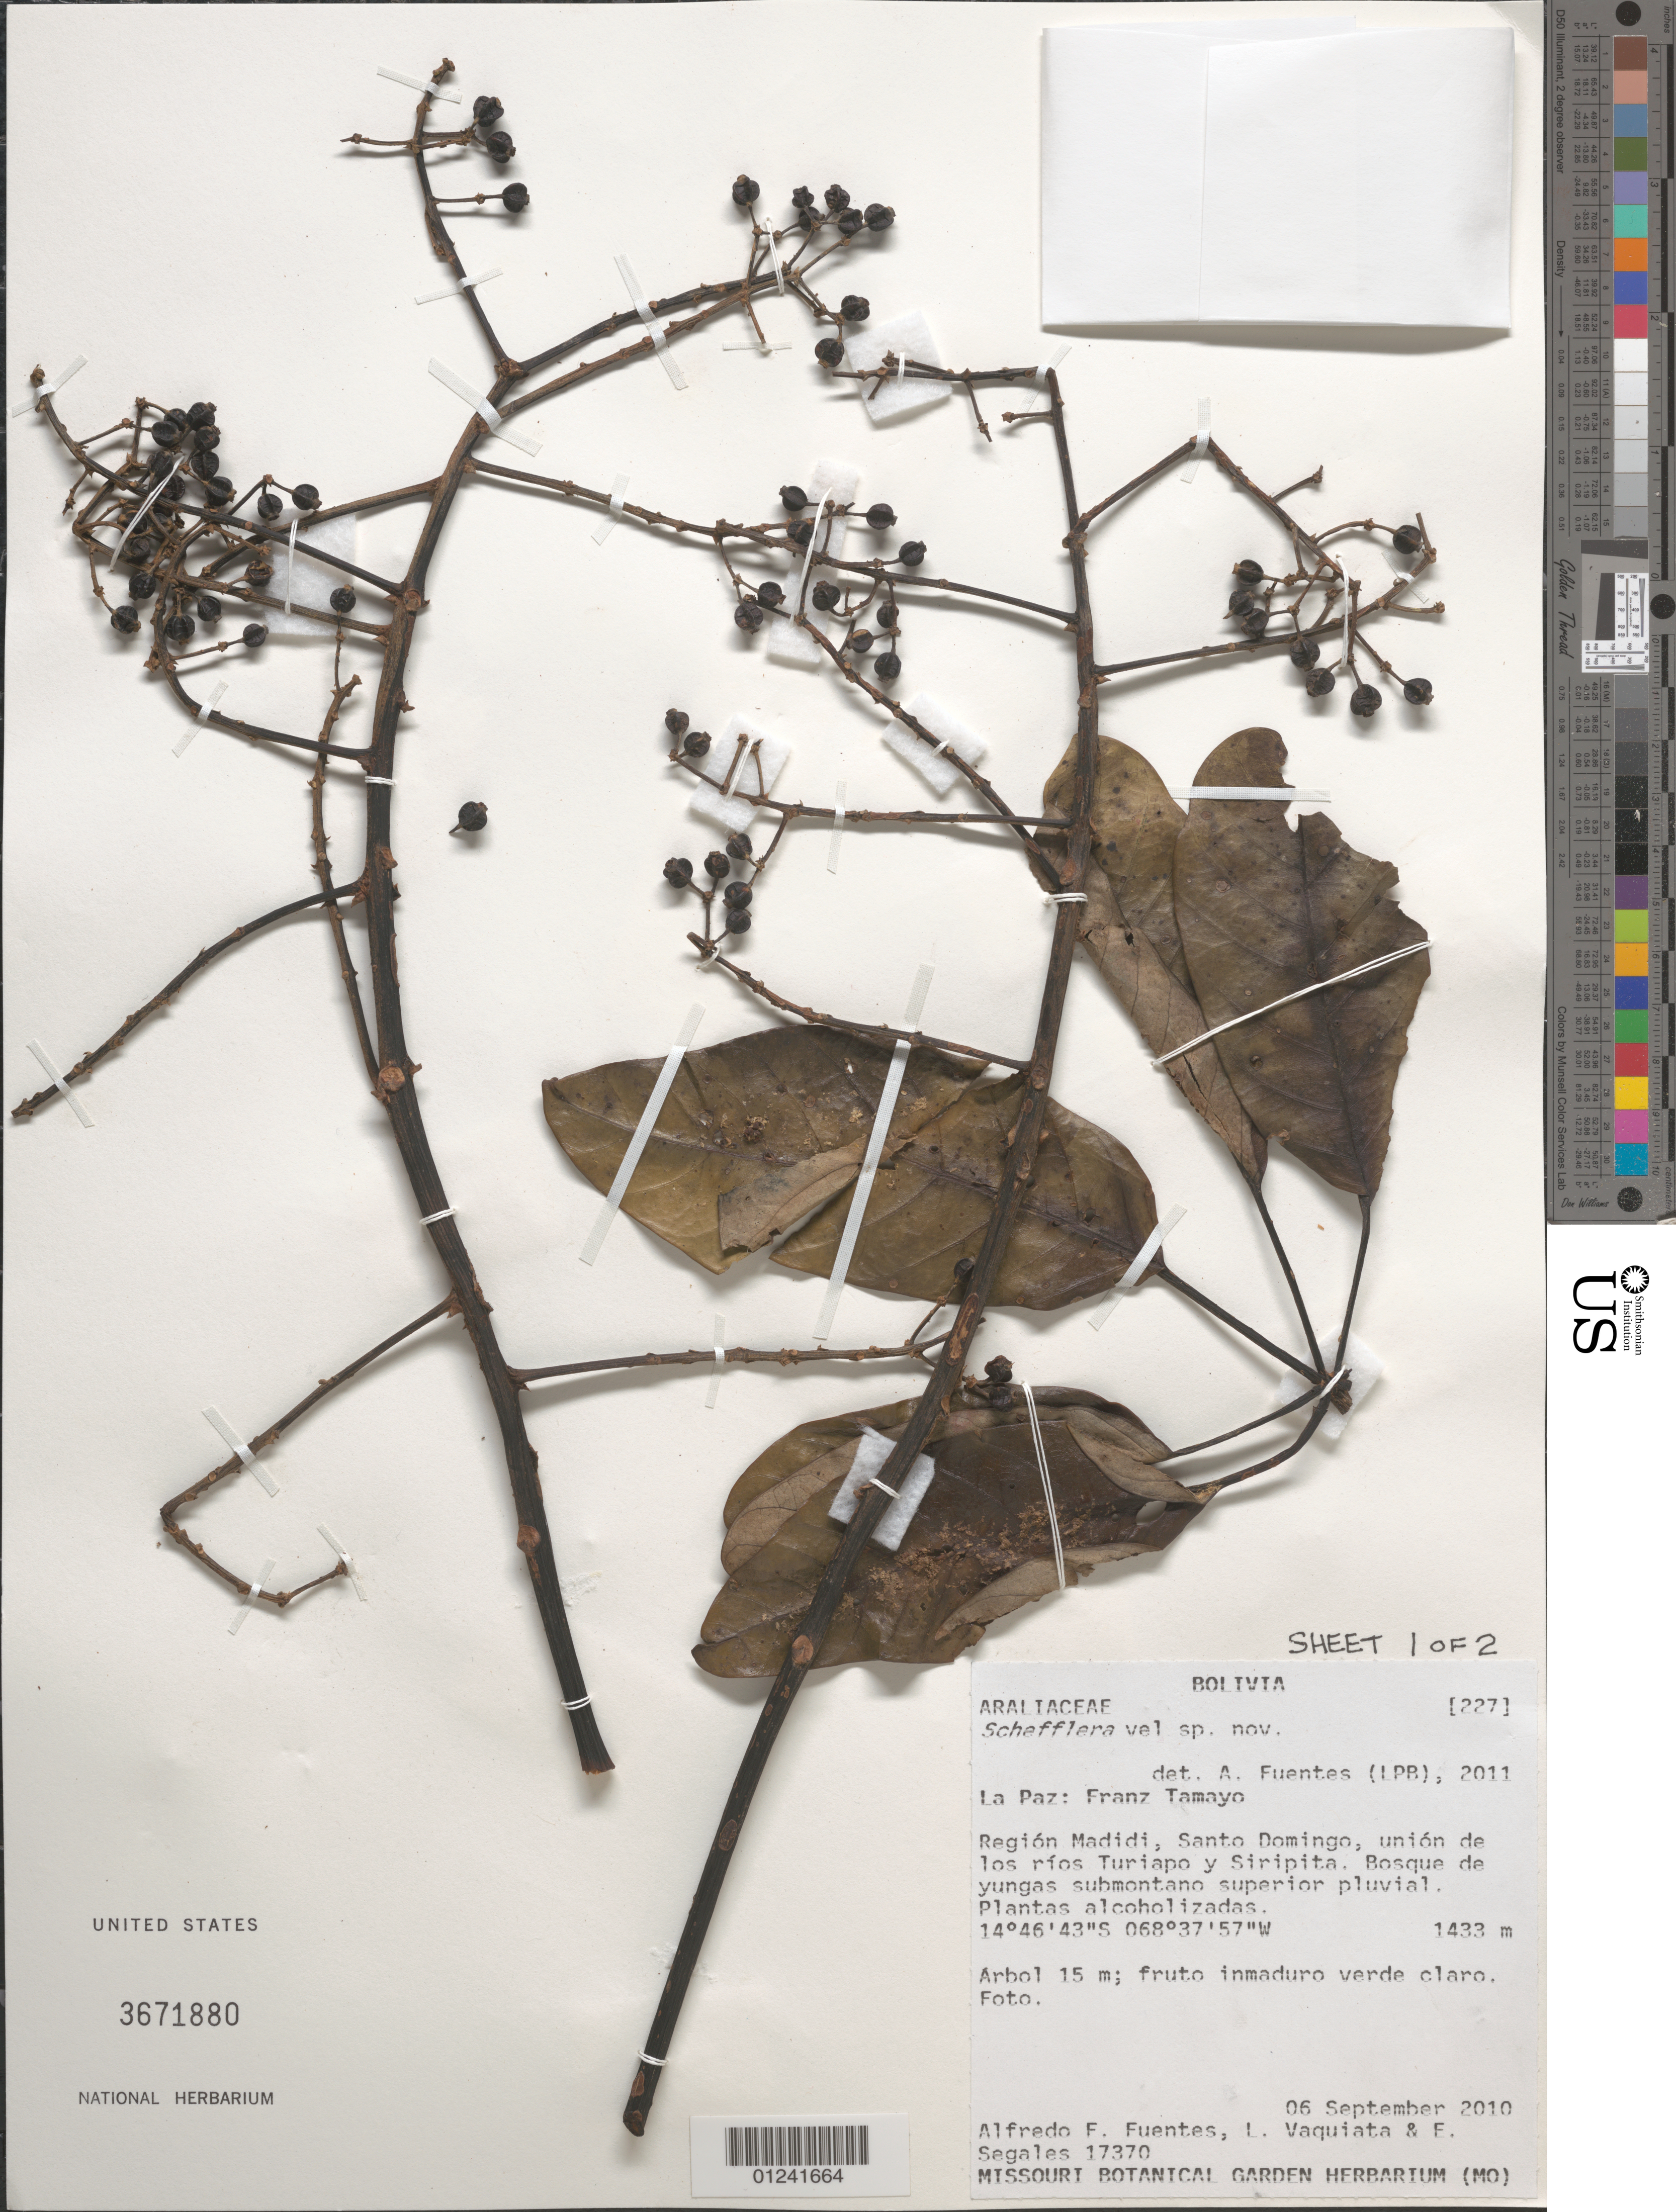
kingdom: Plantae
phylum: Tracheophyta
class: Magnoliopsida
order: Apiales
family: Araliaceae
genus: Schefflera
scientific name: Schefflera sp.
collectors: A. F. Fuentes, L. Vaquiata & E. Segales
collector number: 17370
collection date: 2010-09-06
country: Bolivia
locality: Region Madidi, Santo Domingo, union de los rios Turiapo Y Siripira, Bosque de yungas submontano superior pluvial. Plantas alcholizadas.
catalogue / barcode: US 3671880